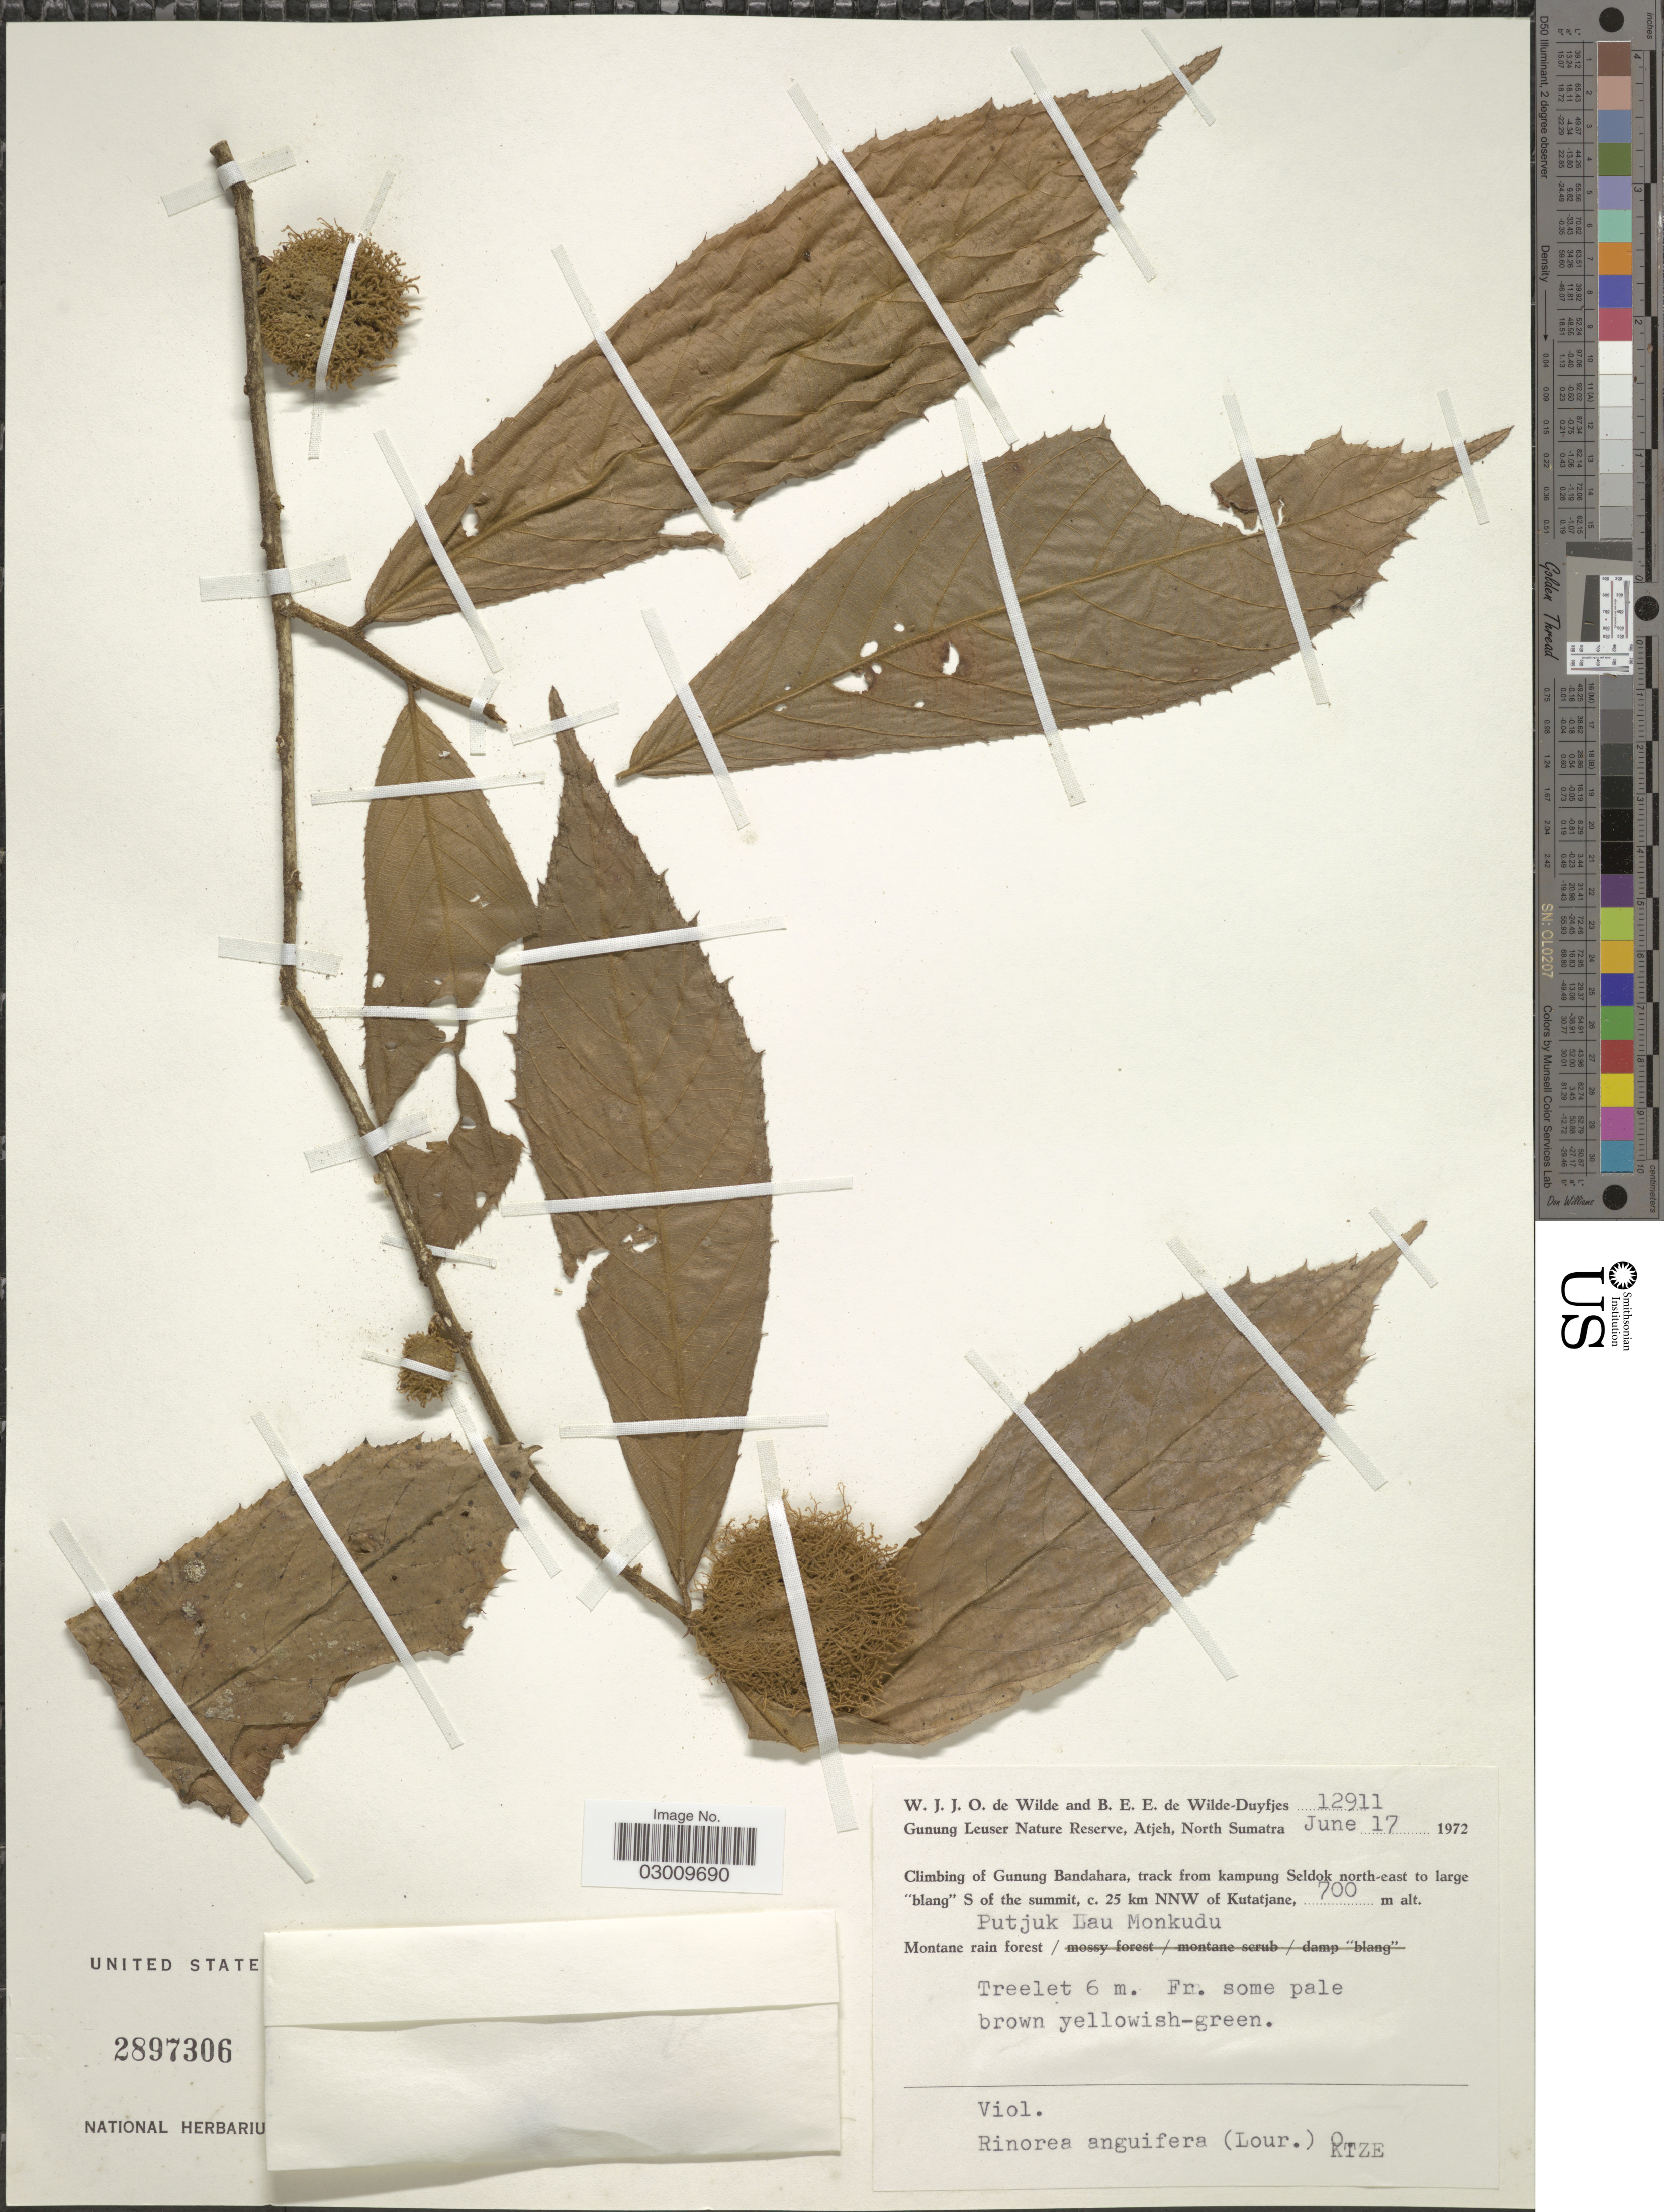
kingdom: Plantae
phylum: Tracheophyta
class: Magnoliopsida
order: Malpighiales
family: Violaceae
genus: Rinorea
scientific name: Rinorea anguifera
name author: Kuntze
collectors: W. J. de Wilde & B. E. de Wilde-Duyfjes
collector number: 12911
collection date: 1972-06-17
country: Indonesia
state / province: Sumatra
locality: Gunung Leuser Nature Reserve, Atjeh, North Sumatra. Climbing of Gunung Bandahara, track from kampung Seldok north-east to large "blang" S of the summit, c. 25 km NNW of Kutatjane. Putjuk Lau Monkudu.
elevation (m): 700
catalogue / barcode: US 2897306